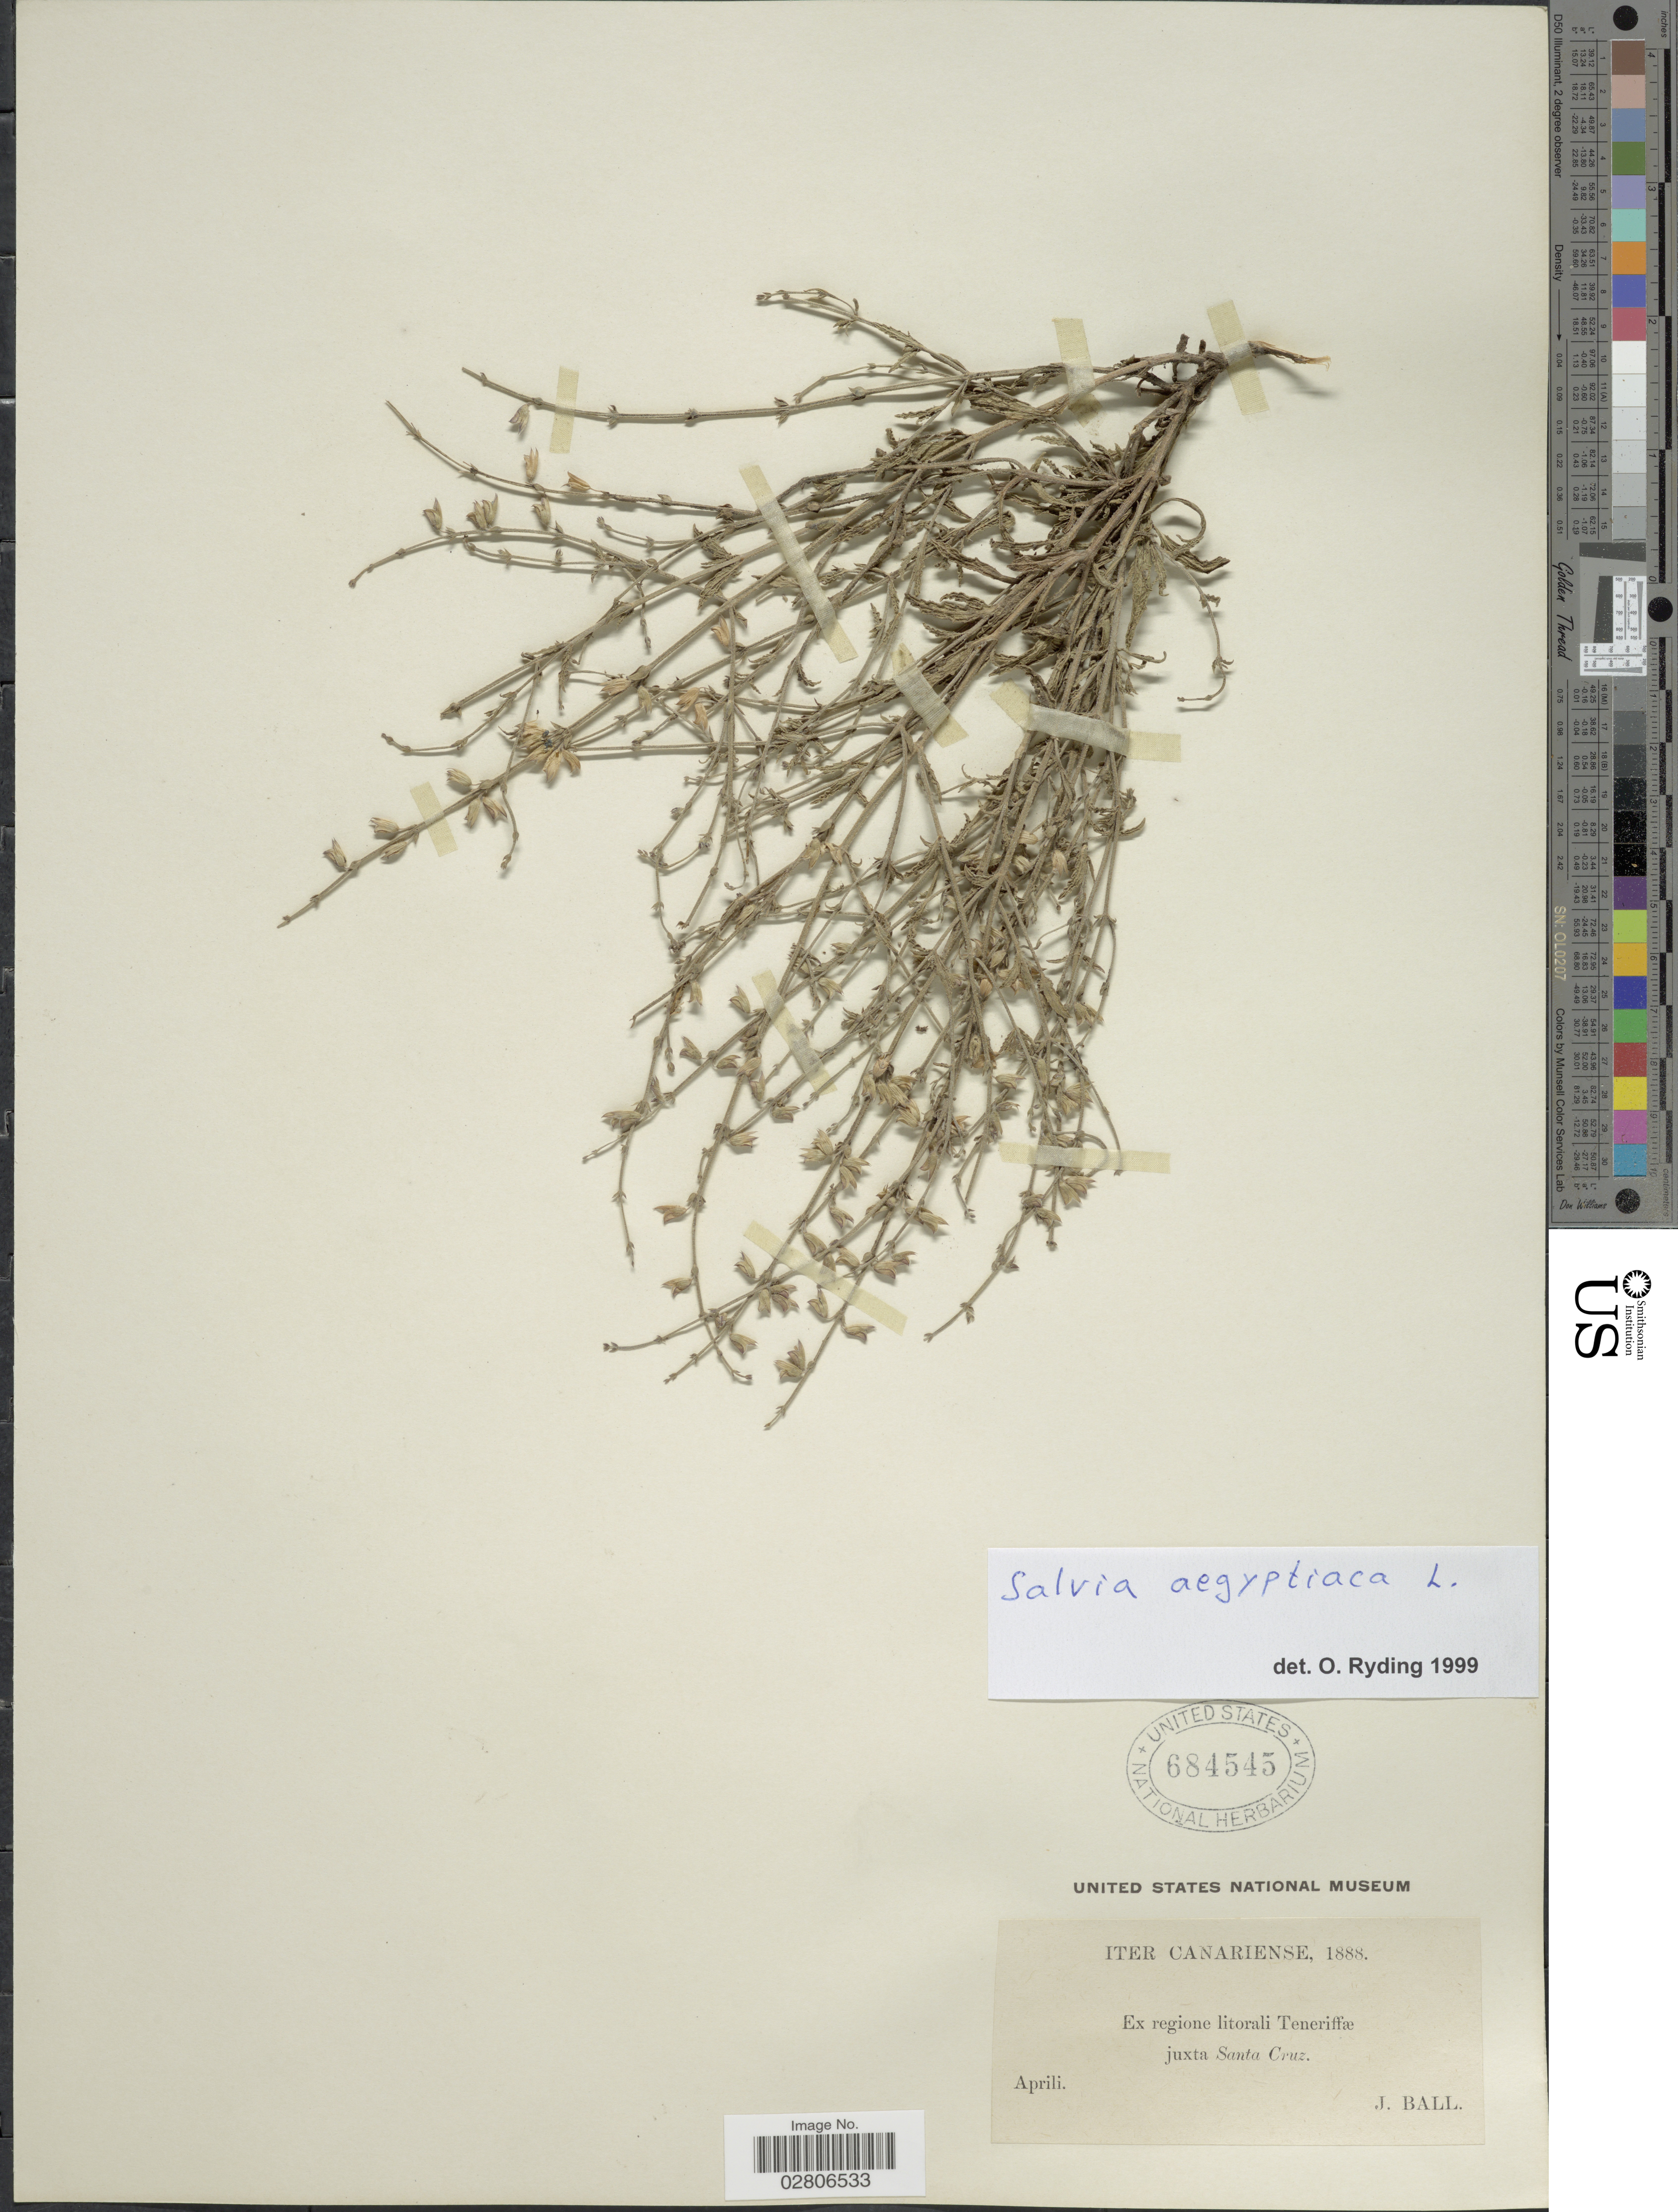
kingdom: Plantae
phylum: Tracheophyta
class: Magnoliopsida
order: Lamiales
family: Lamiaceae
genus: Salvia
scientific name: Salvia aegyptiaca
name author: L.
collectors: J. Ball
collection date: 1888-04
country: Spain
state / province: Canarias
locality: Iter Canariense, Regione litorali Teneriffæ Juxta Santa Cruz.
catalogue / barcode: US 684545